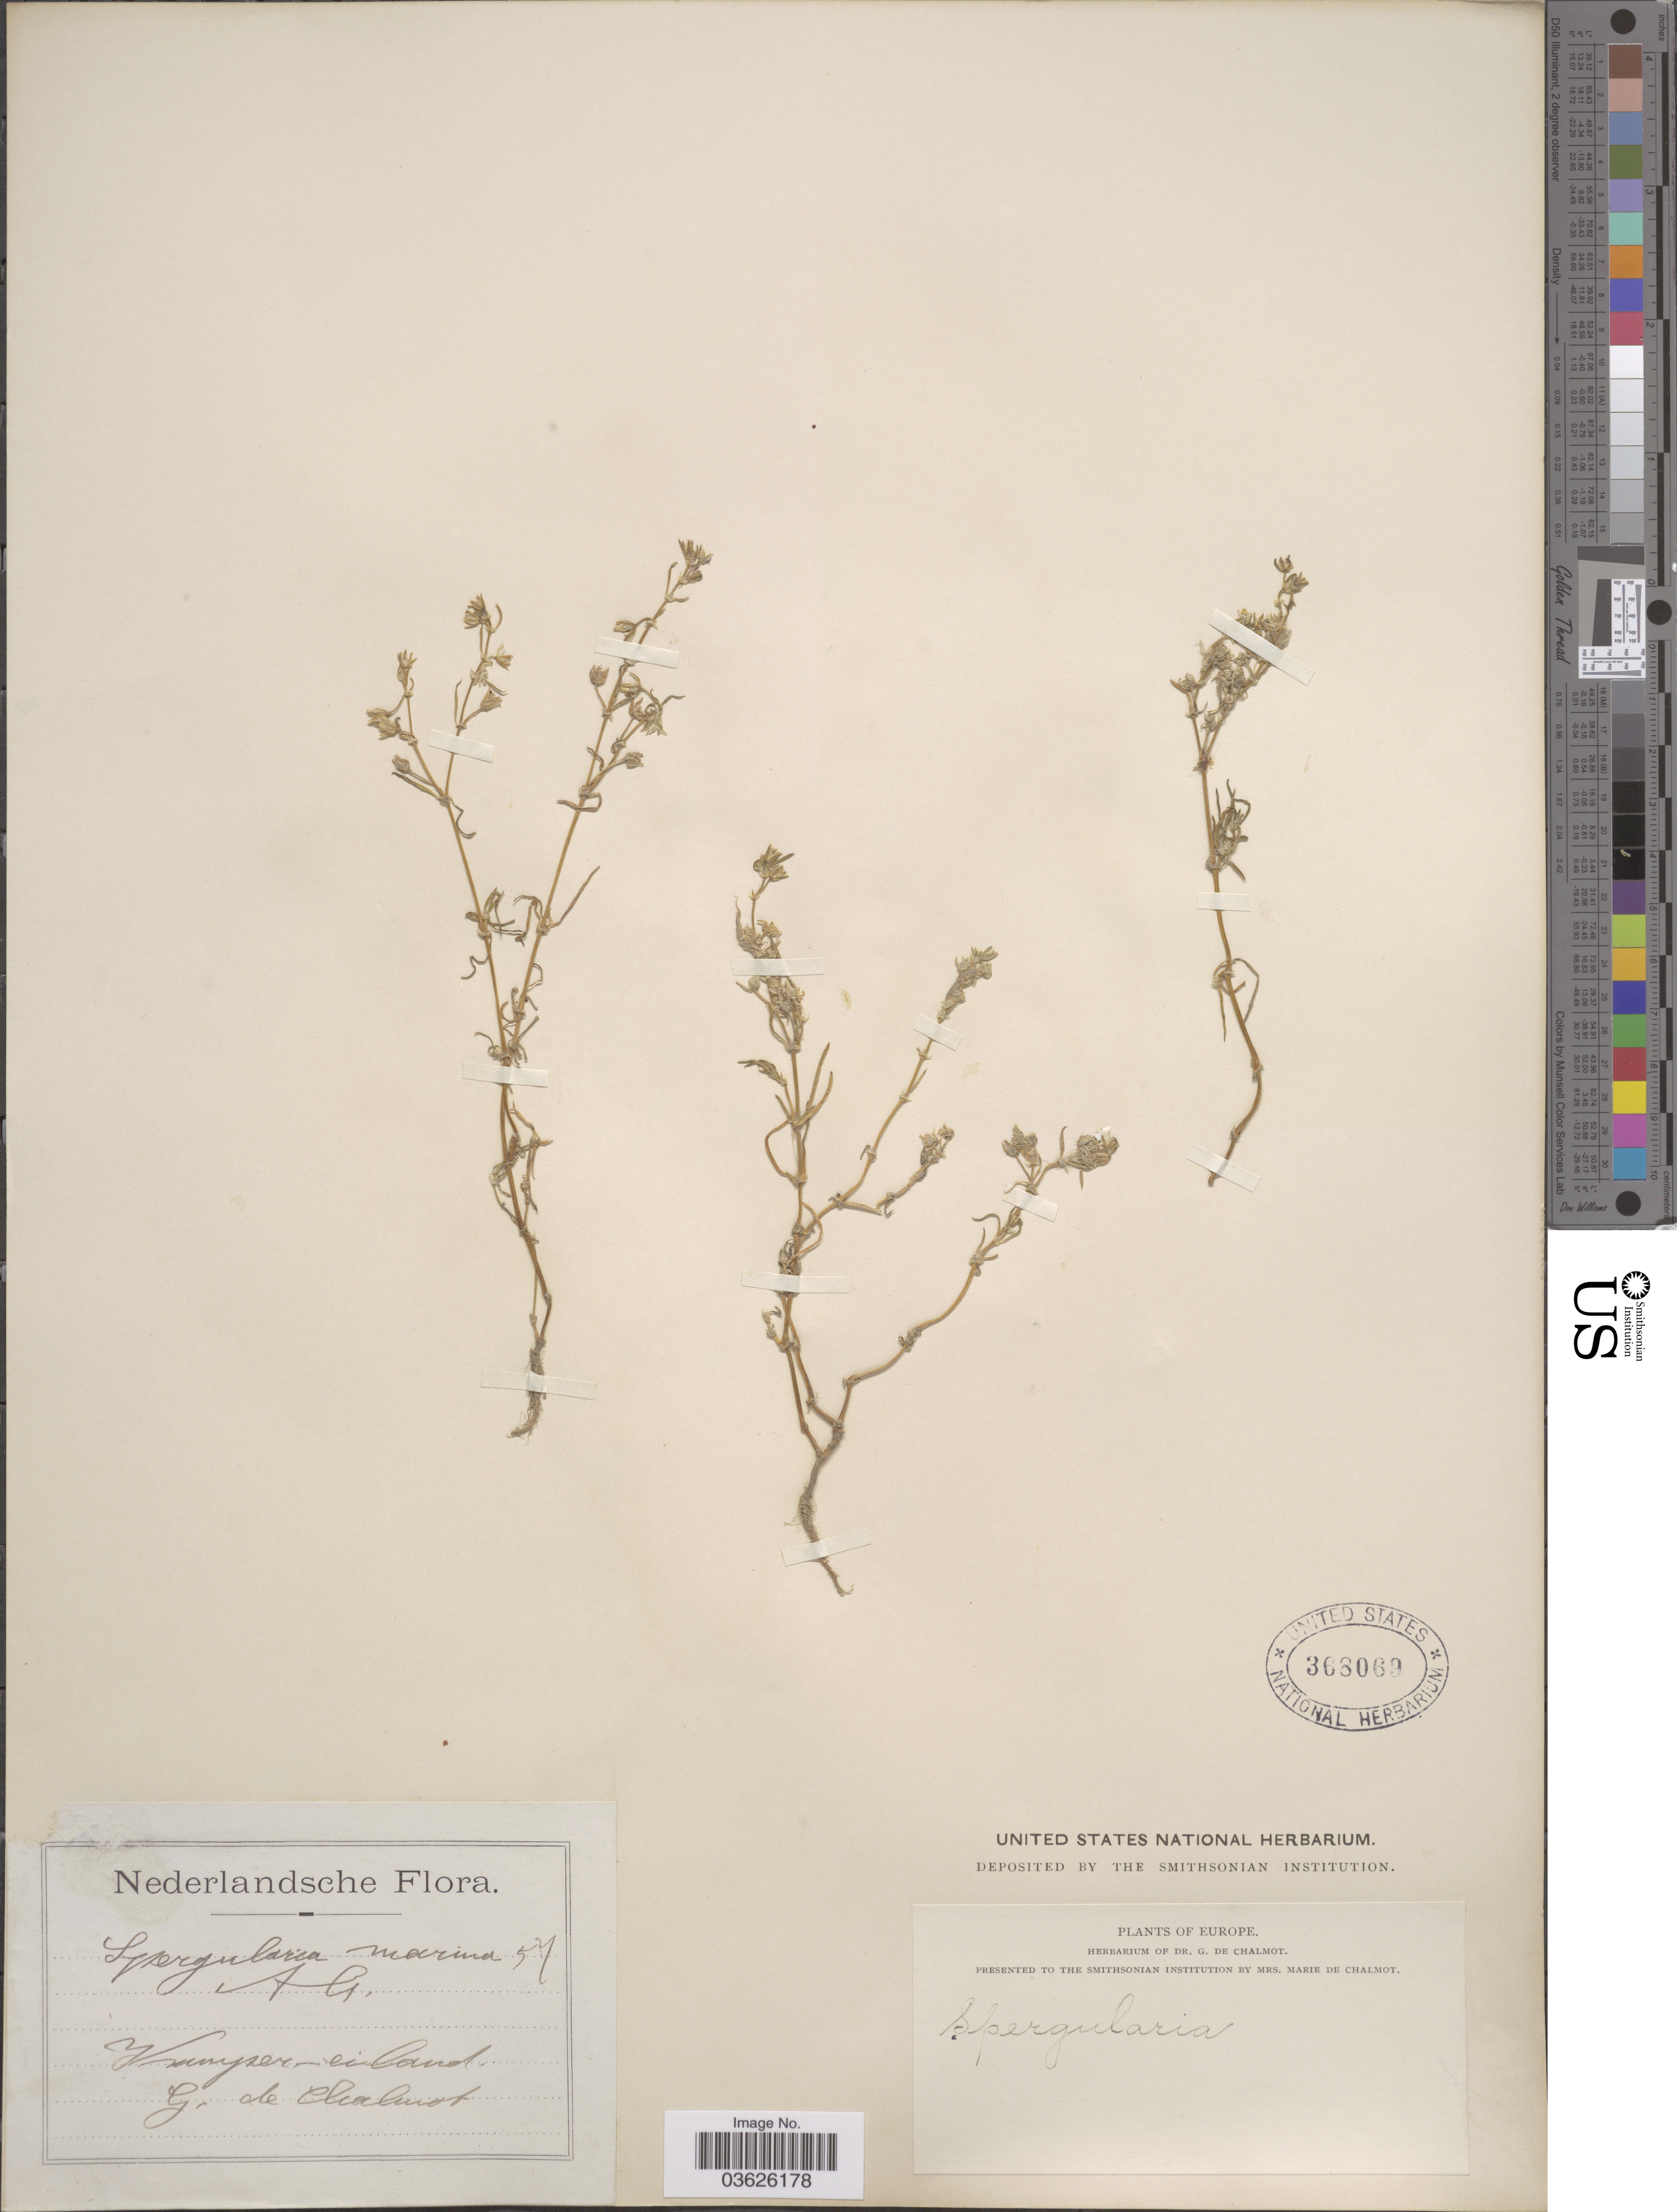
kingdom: Plantae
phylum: Tracheophyta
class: Magnoliopsida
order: Caryophyllales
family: Caryophyllaceae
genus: Tissa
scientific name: Tissa marina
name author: (L.) Britton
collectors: G. de Chalmot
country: Netherlands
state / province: Overijssel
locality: Kamper-eiland.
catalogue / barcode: US 368069